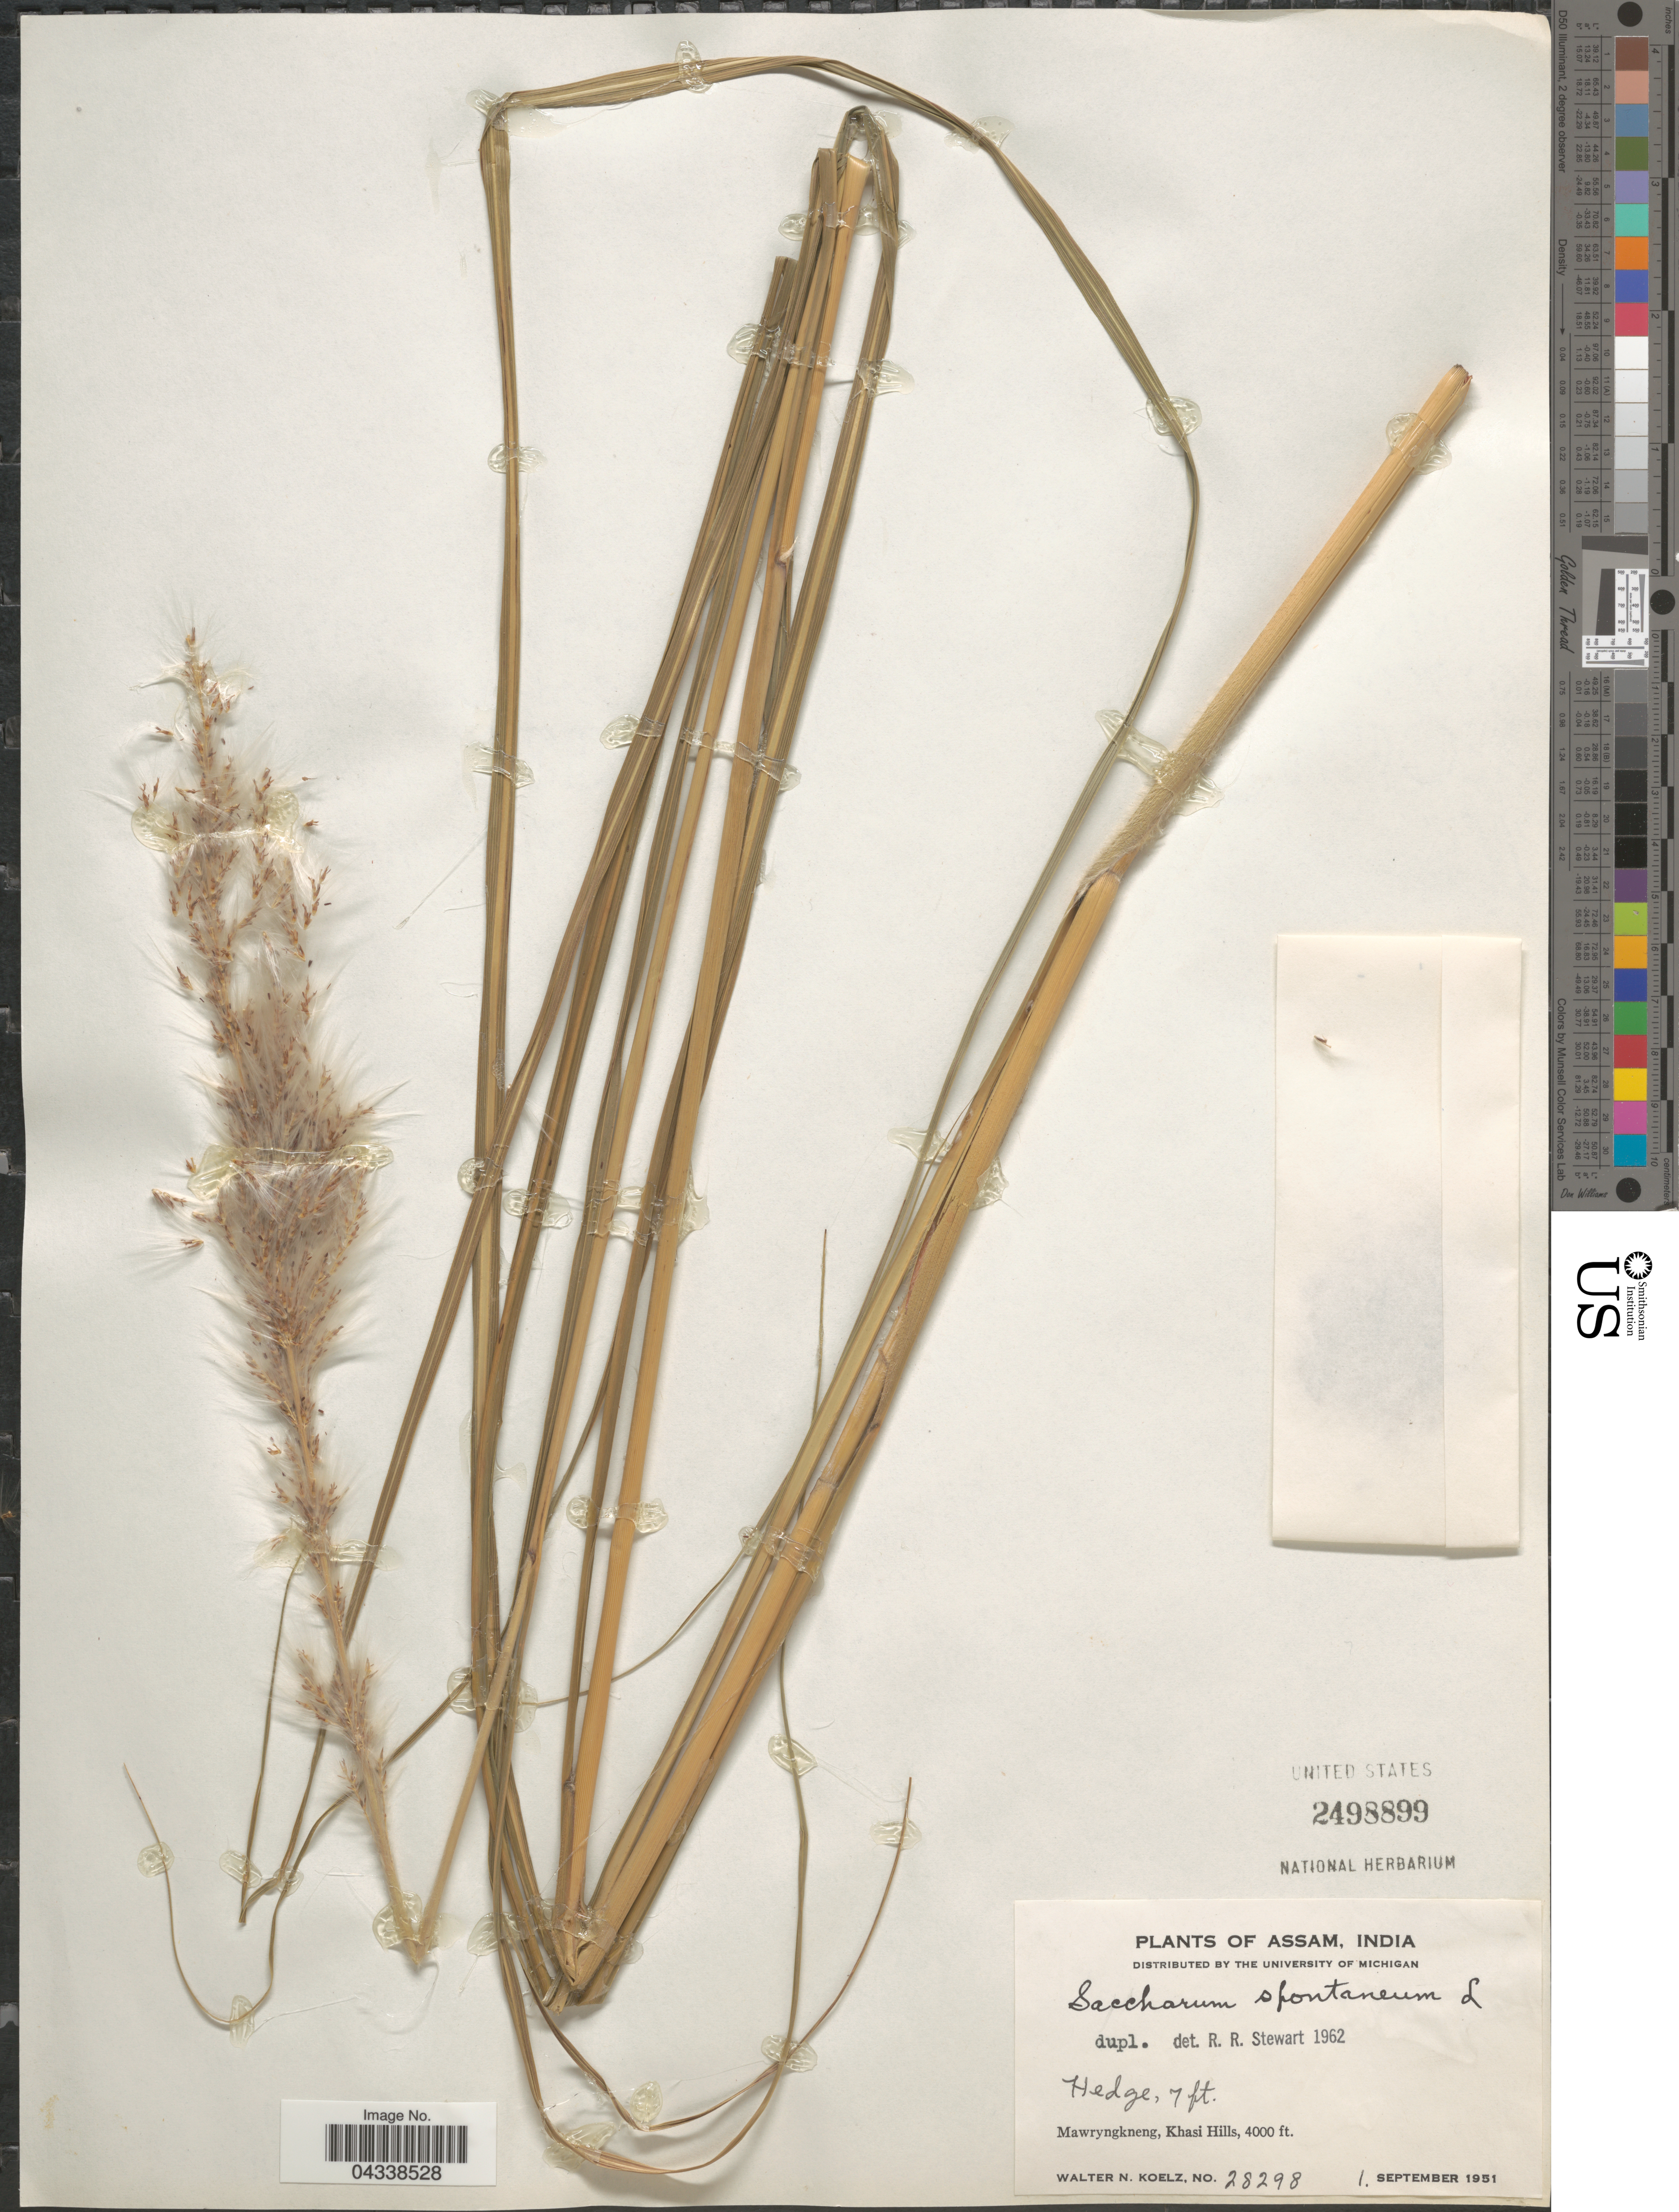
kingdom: Plantae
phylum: Tracheophyta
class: Liliopsida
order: Poales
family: Poaceae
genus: Saccharum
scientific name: Saccharum spontaneum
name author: L.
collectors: W. N. Koelz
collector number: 28298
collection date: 1951-09-01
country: India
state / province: Meghalaya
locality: Mawryngkneng, Khasi Hills.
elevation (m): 1219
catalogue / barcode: US 2498899